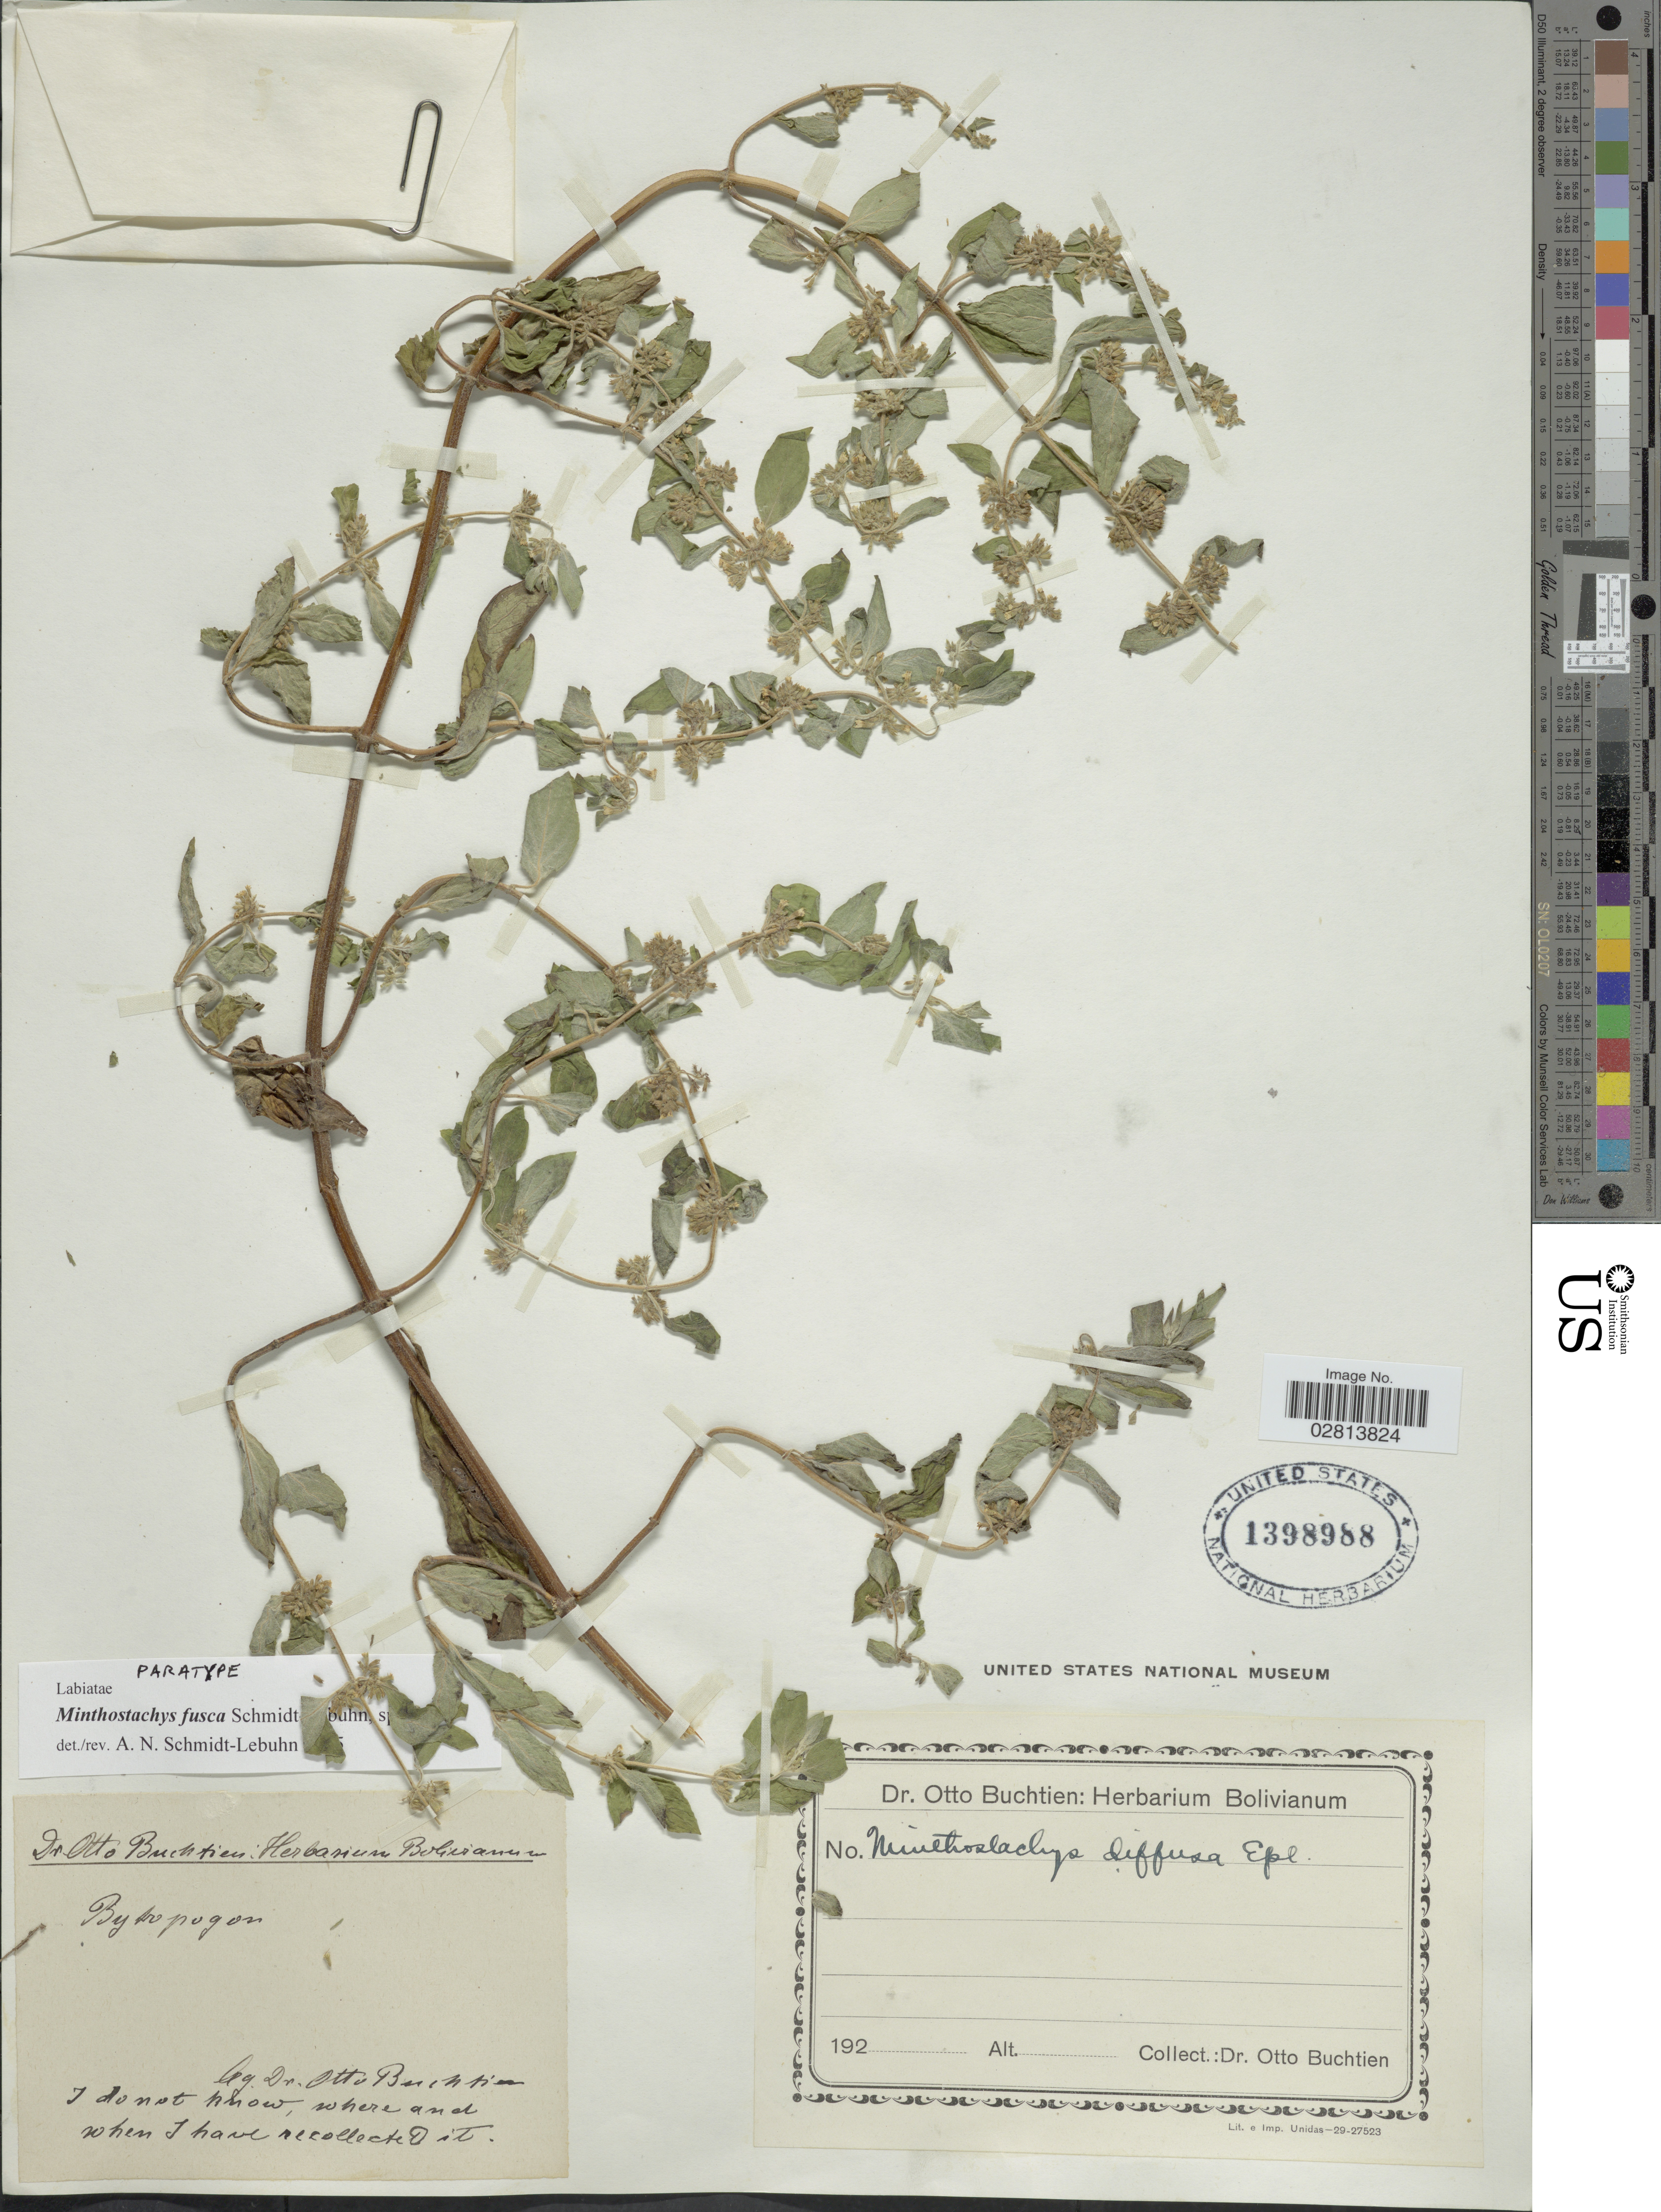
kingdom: Plantae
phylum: Tracheophyta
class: Magnoliopsida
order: Lamiales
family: Lamiaceae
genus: Minthostachys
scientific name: Minthostachys fusca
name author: Schmidt-Leb.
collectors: O. Buchtien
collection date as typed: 192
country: Bolivia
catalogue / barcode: US 1398988